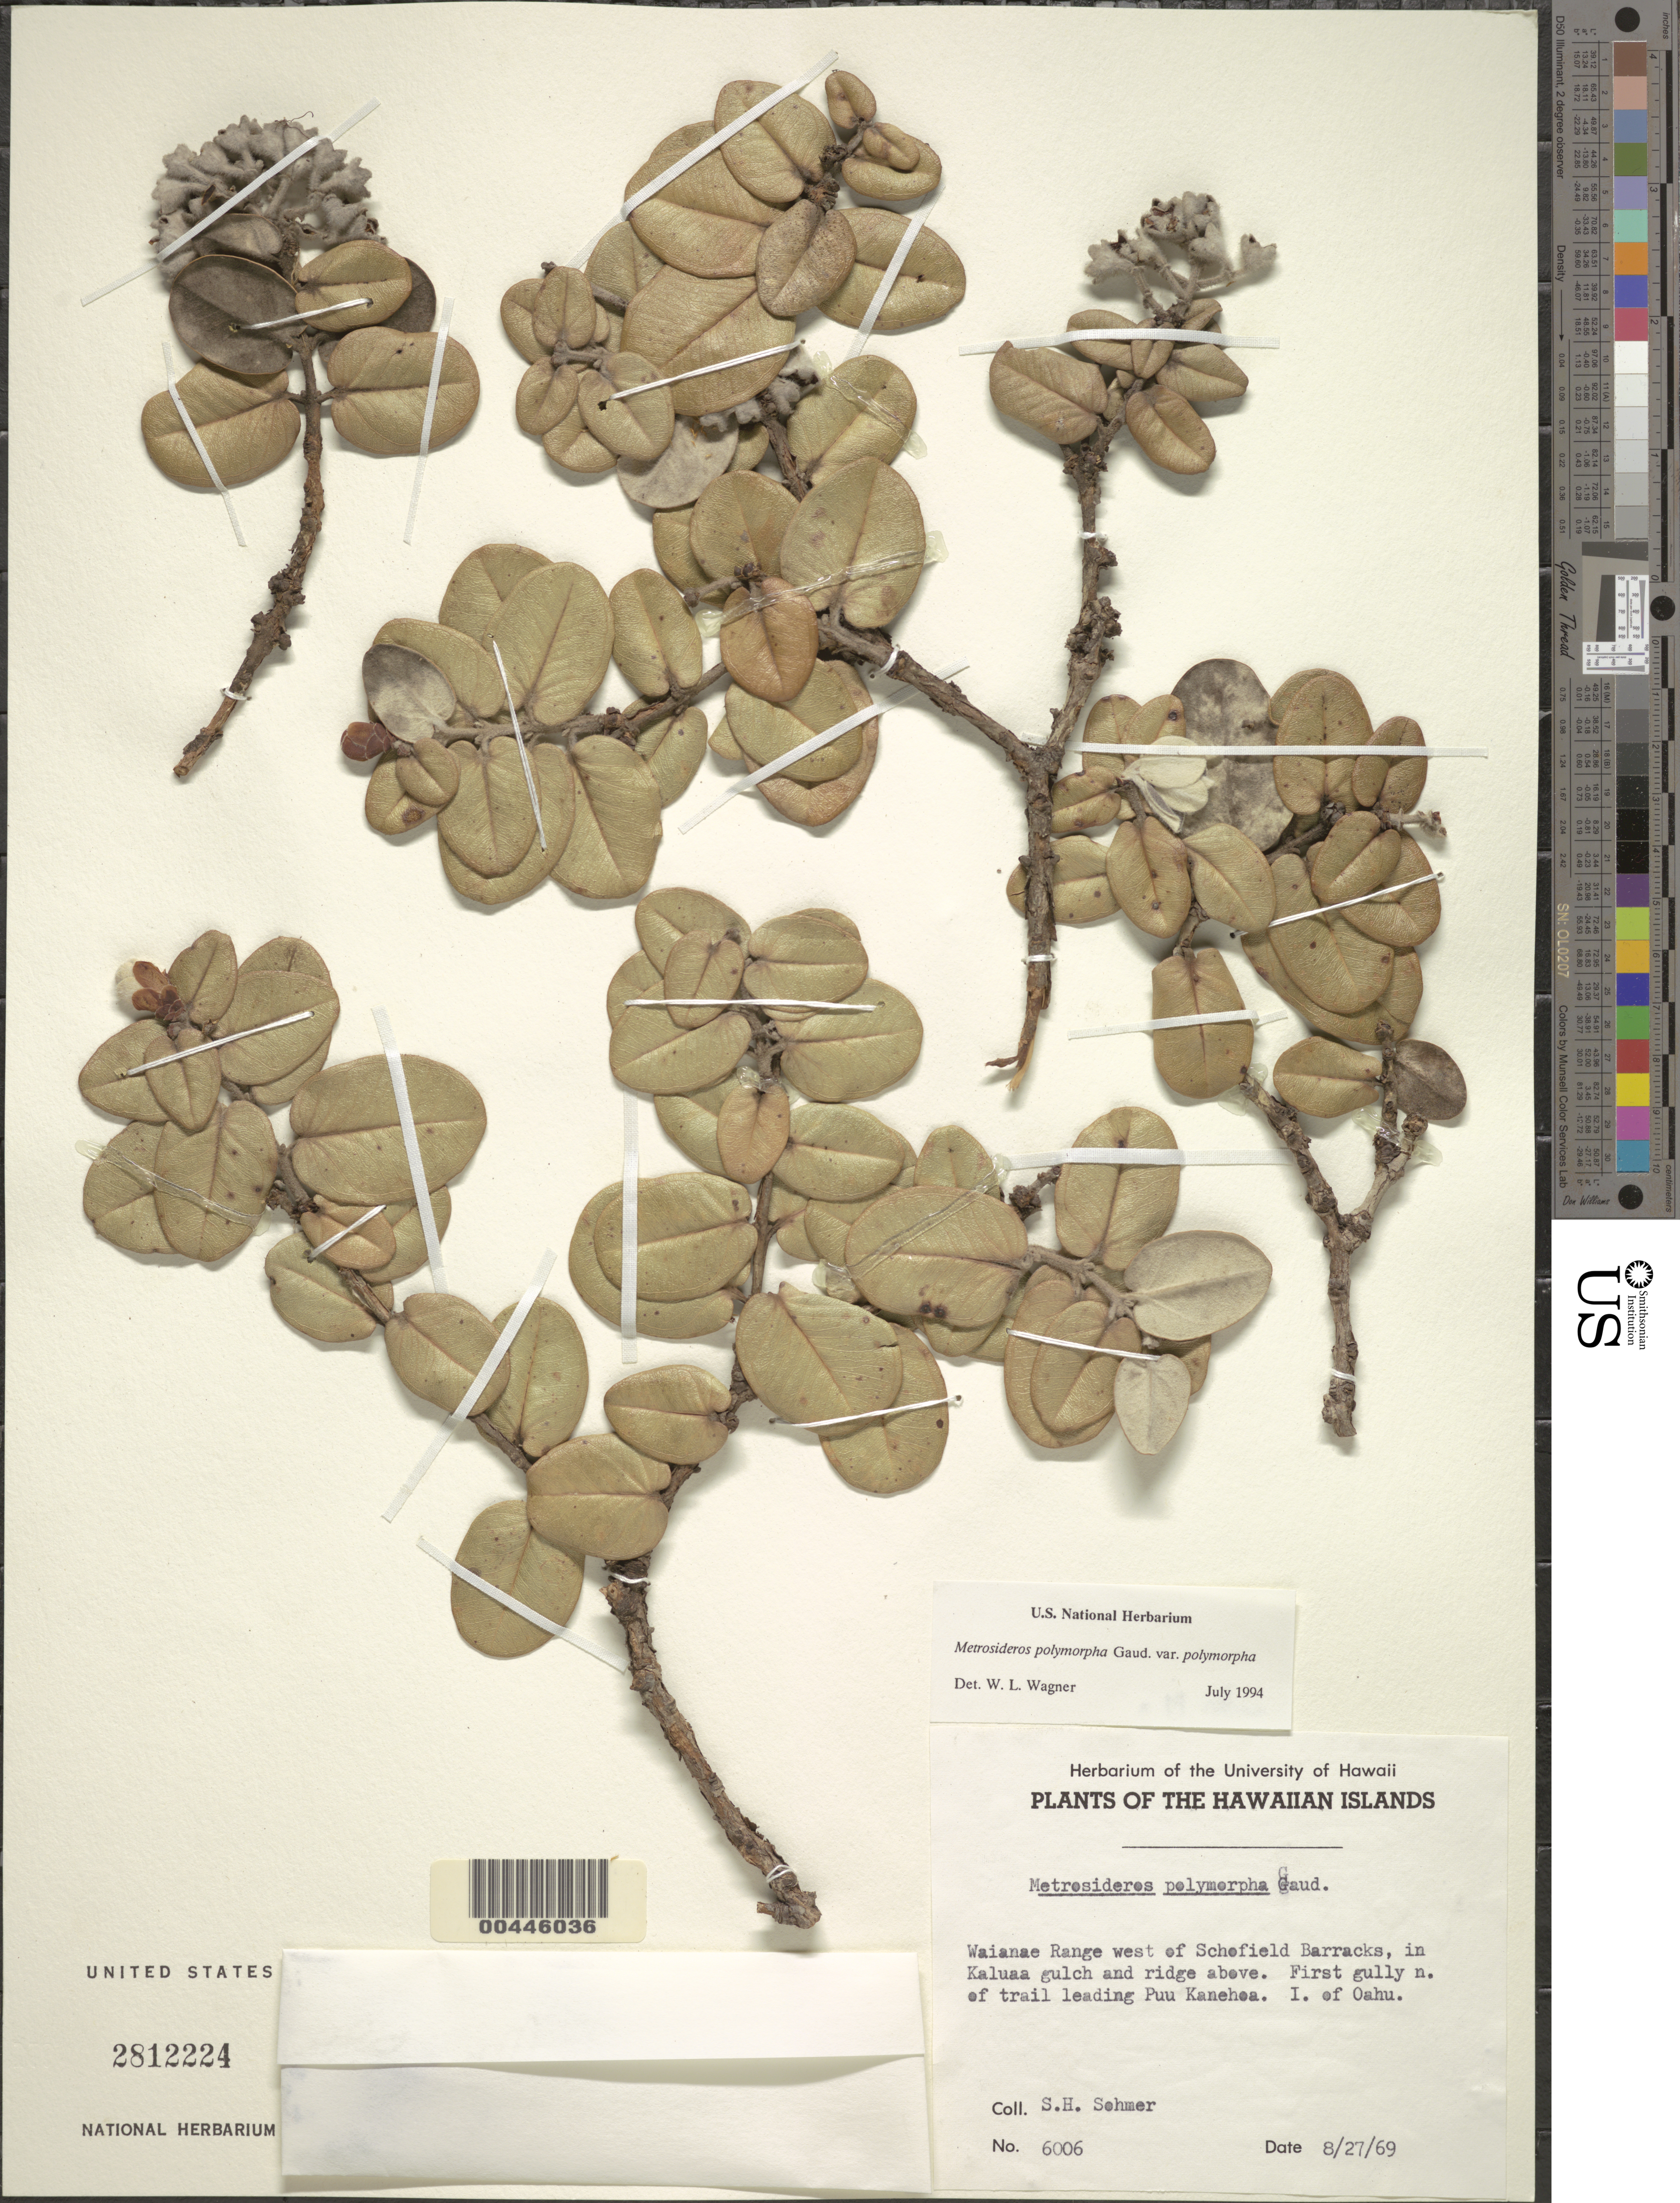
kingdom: Plantae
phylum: Tracheophyta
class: Magnoliopsida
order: Myrtales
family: Myrtaceae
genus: Metrosideros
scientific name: Metrosideros polymorpha var. polymorpha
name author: Gaudich.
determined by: Wagner, W. L., (BOT), Smithsonian Institution - National Museum of Natural History (UNITED STATES)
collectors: S. H. Sohmer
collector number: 6006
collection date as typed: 27 Aug 1969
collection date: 1969-08-27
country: United States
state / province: Hawaii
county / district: Honolulu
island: Oahu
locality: Waianea Range W of Schofield Barracks, in Kaluaa gulch and ridge above, 1st gully N of trail leading to Puu Kanehoa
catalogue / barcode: US 2812224